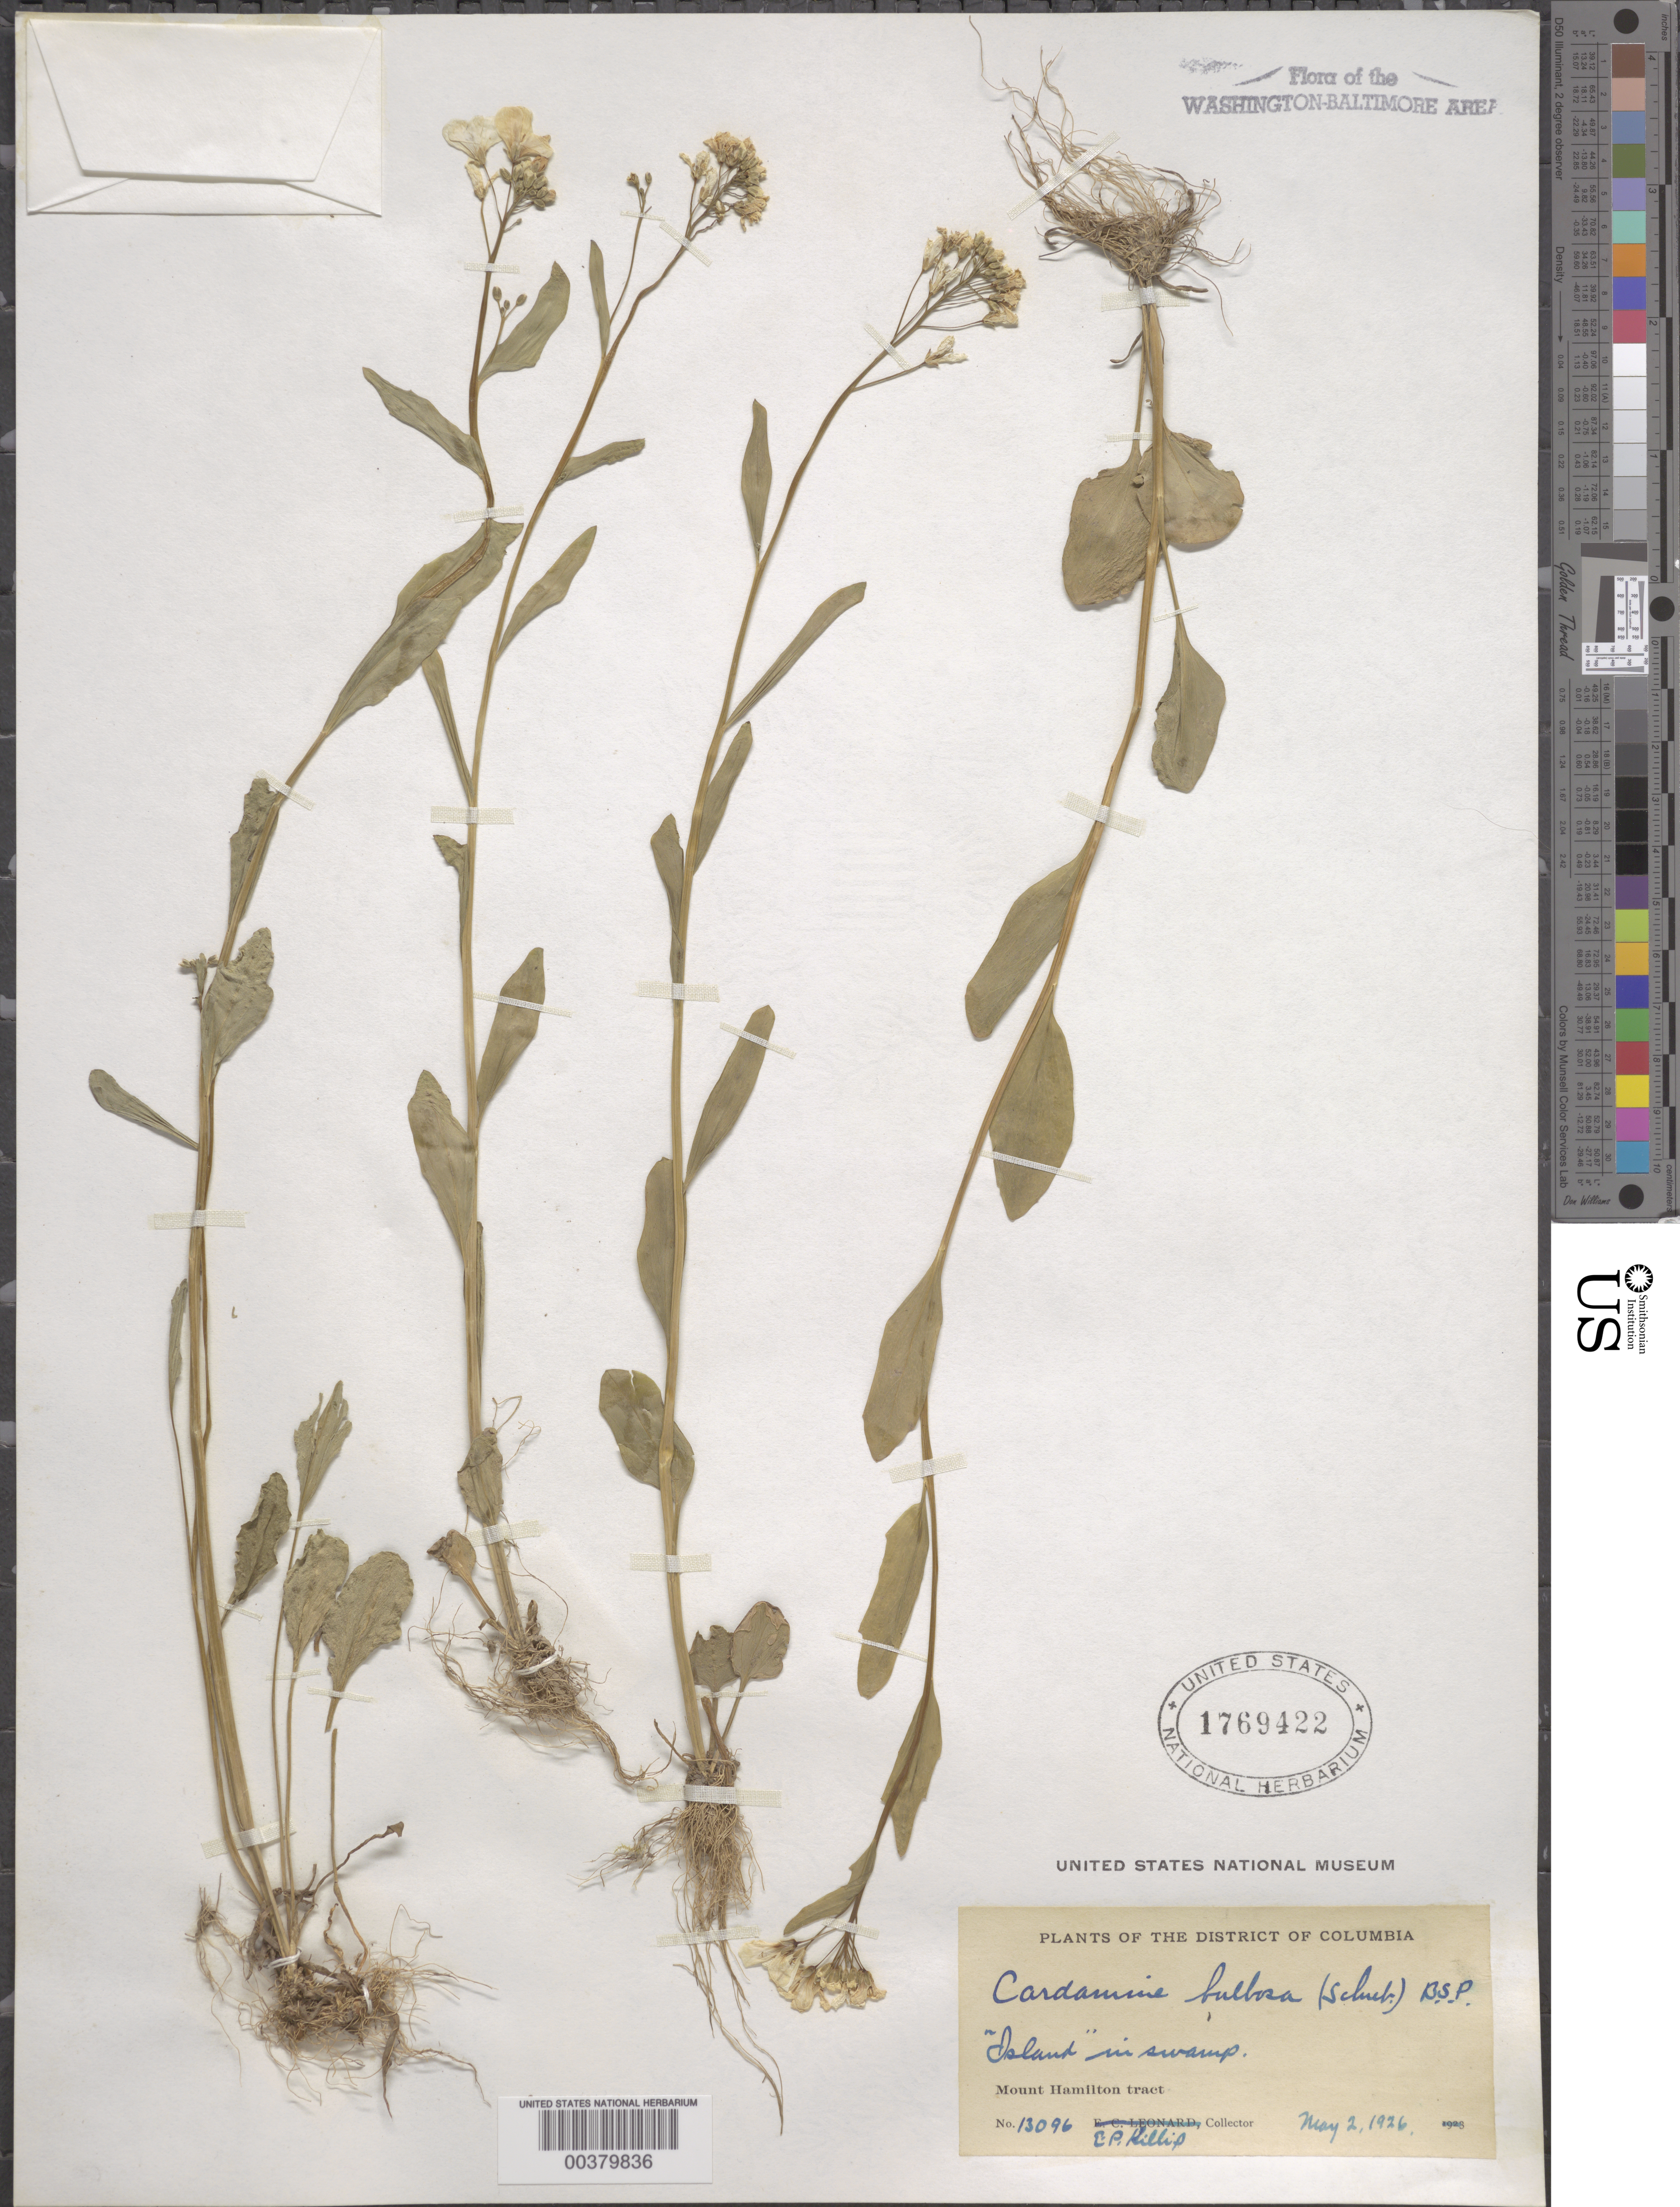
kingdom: Plantae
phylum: Tracheophyta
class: Magnoliopsida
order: Brassicales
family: Brassicaceae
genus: Cardamine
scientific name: Cardamine bulbosa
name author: (Schreb. ex Muhl.) Britton et al.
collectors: E. P. Killip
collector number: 13096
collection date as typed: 02 May 1926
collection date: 1926-05-02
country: United States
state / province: District of Columbia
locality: Island, Mount Hamilton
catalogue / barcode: US 1769422